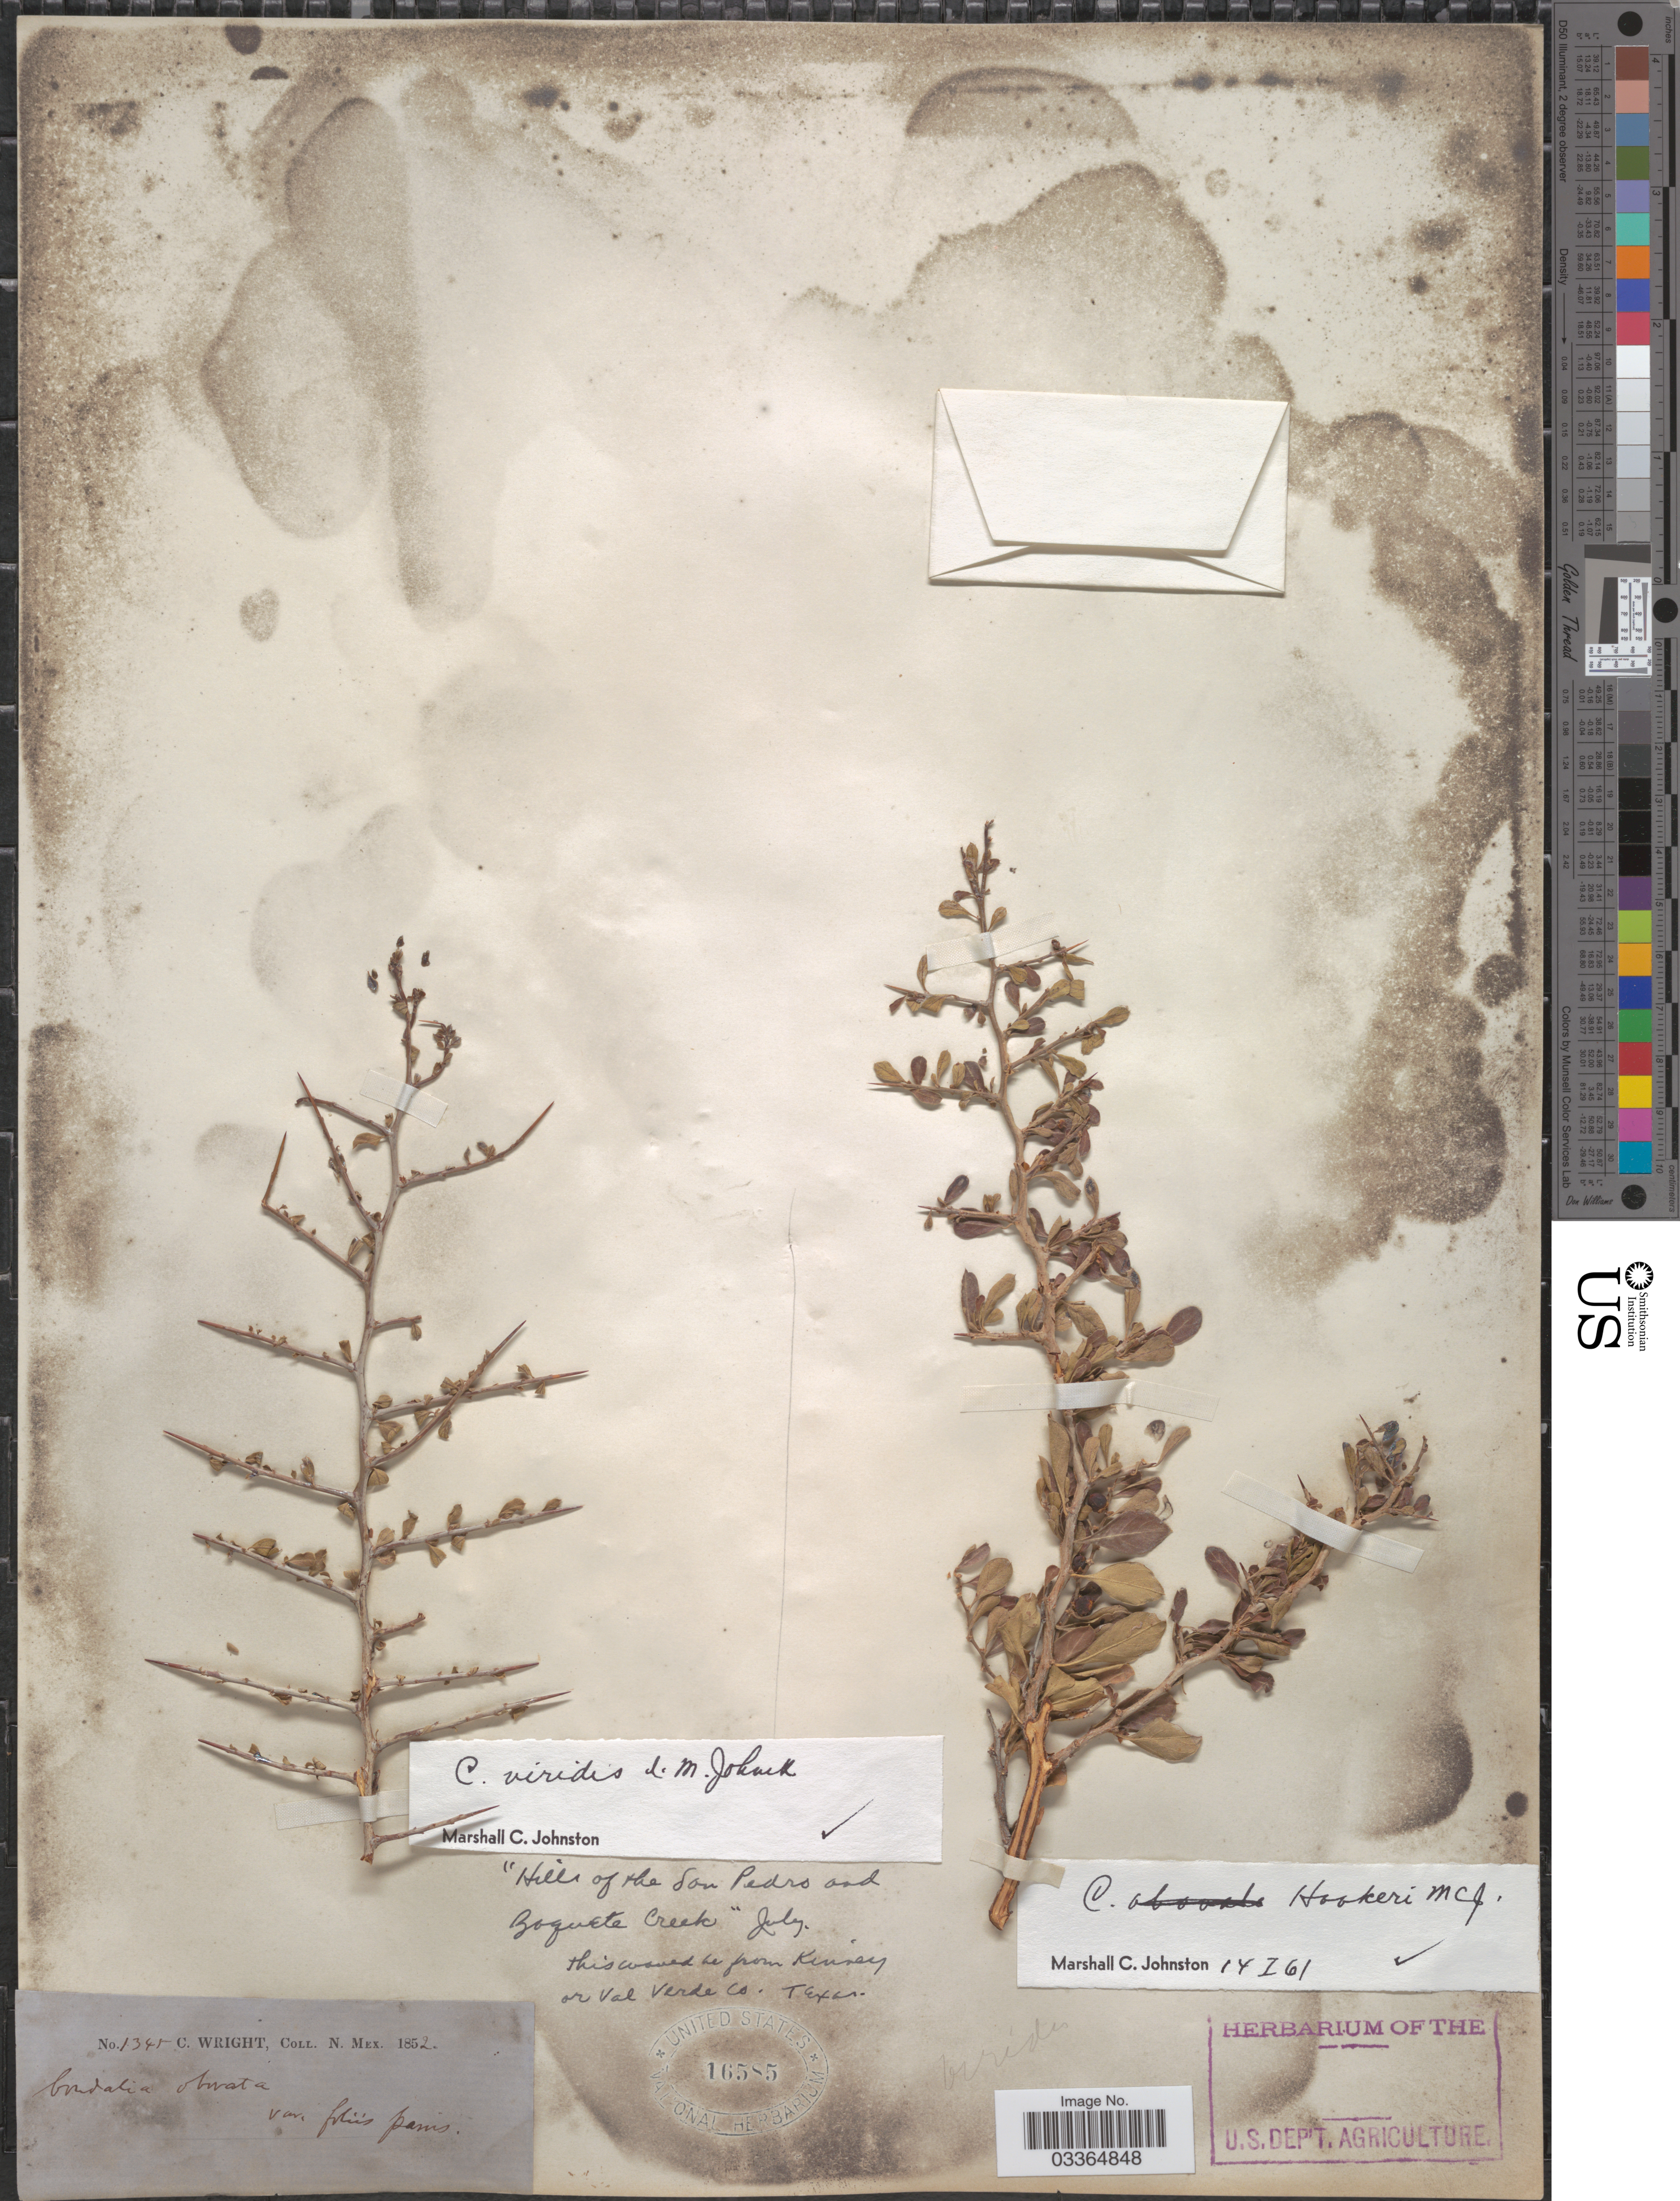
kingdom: Plantae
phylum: Tracheophyta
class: Magnoliopsida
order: Rosales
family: Rhamnaceae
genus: Condalia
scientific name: Condalia hookeri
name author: M.C. Johnst.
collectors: C. Wright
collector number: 1345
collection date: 1852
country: United States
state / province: New Mexico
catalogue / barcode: US 16585